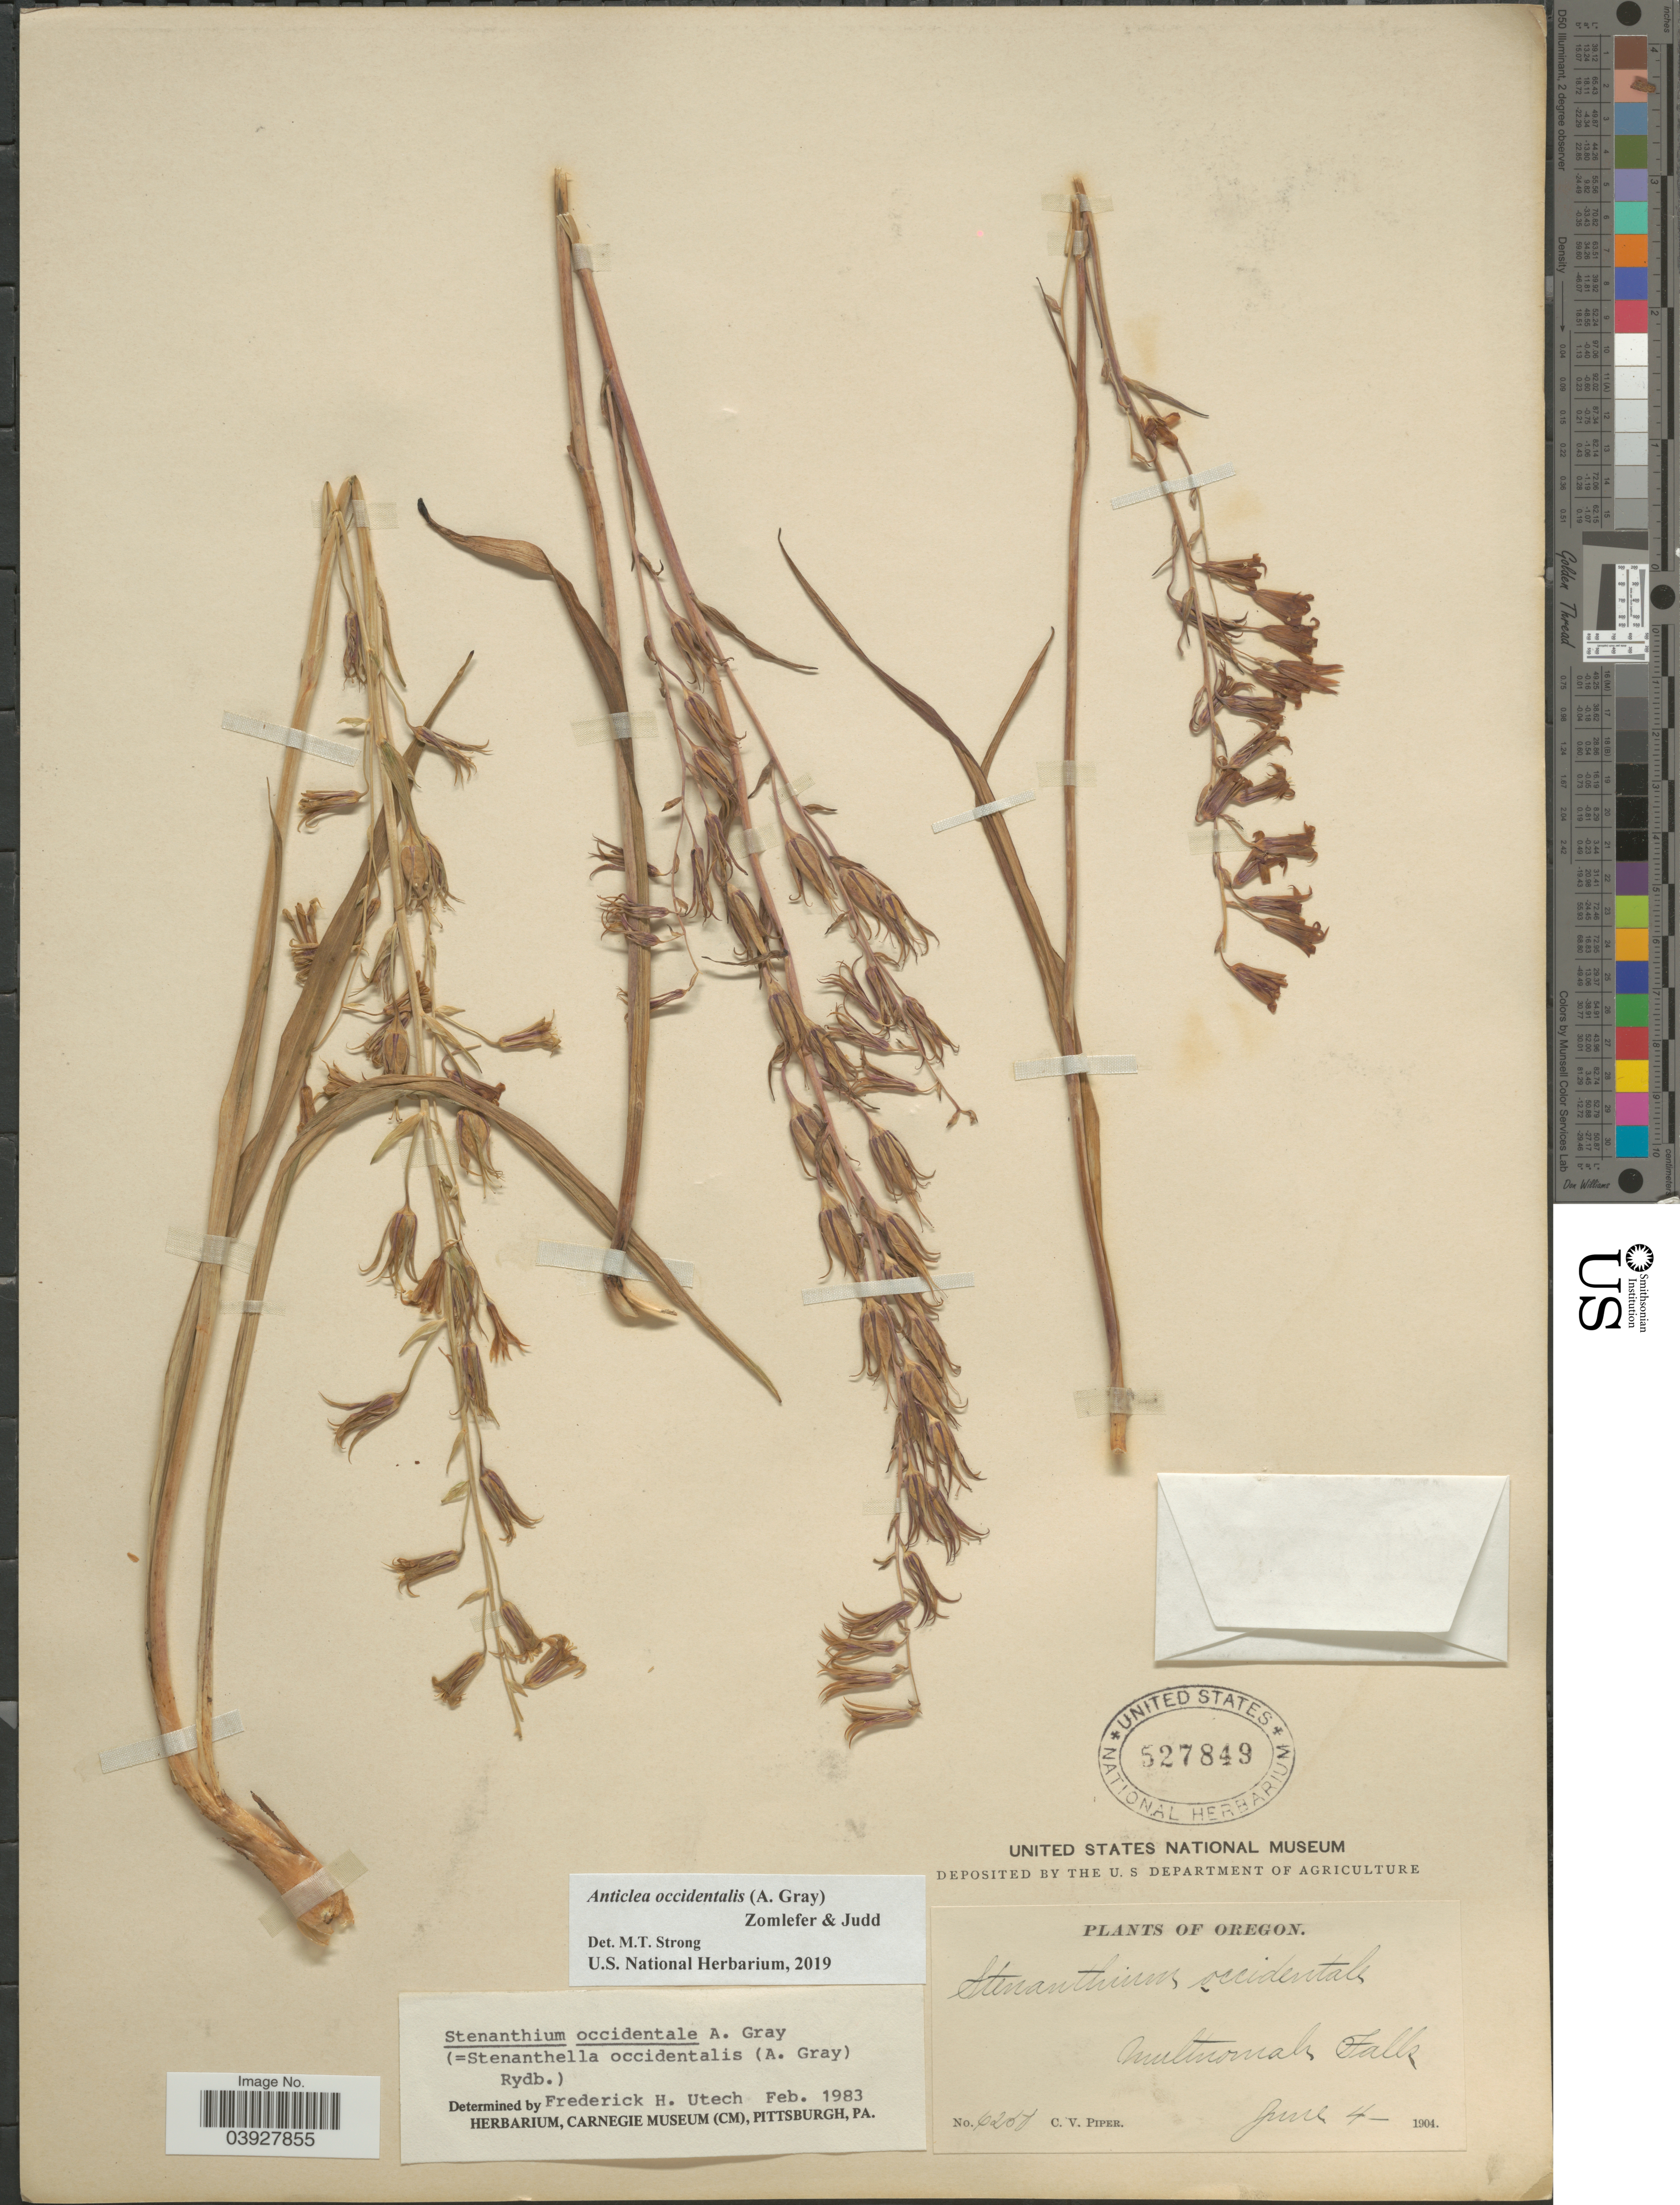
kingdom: Plantae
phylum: Tracheophyta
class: Liliopsida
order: Liliales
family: Melanthiaceae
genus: Anticlea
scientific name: Anticlea occidentalis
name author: (A. Gray) Zomlefer & Judd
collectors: C. V. Piper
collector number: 6250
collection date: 1904-06-04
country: United States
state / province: Oregon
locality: Multnomah Falls.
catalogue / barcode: US 527849